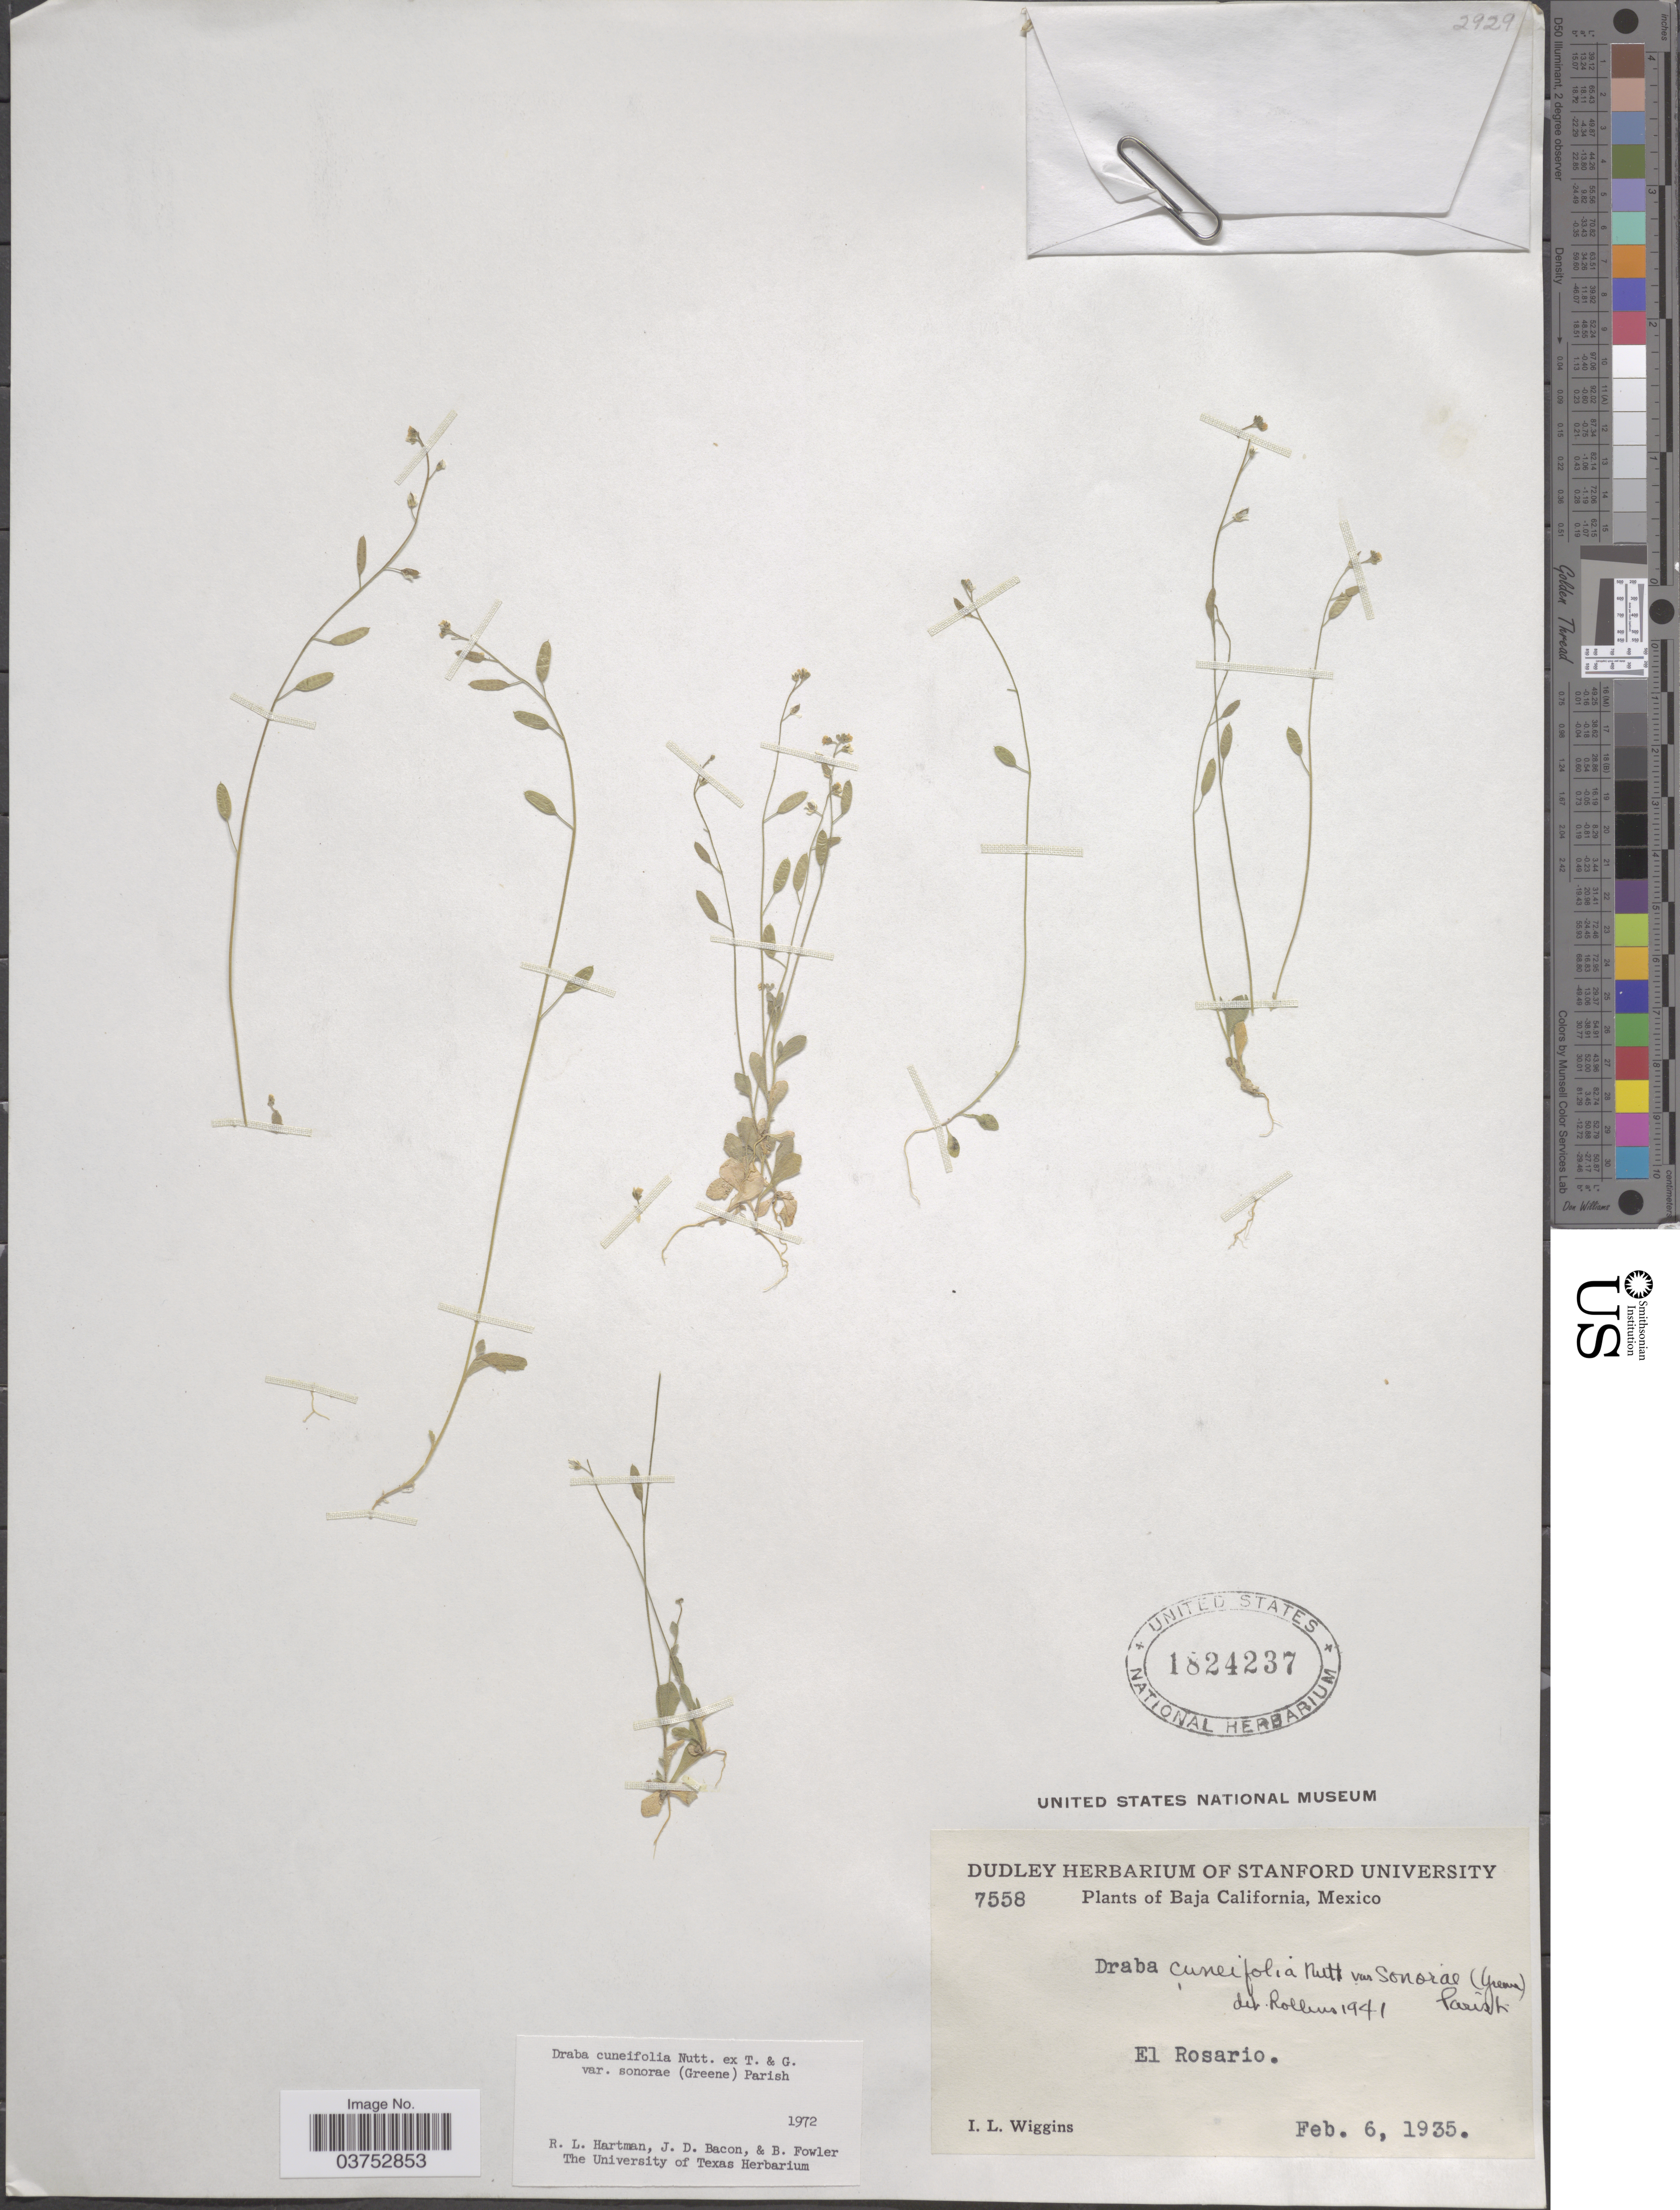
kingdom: Plantae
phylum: Tracheophyta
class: Magnoliopsida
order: Brassicales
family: Brassicaceae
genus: Draba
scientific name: Draba cuneifolia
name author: Nutt.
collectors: I. L. Wiggins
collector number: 7558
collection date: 1935-02-06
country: Mexico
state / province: Baja California Norte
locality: El Rosario.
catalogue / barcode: US 1824237